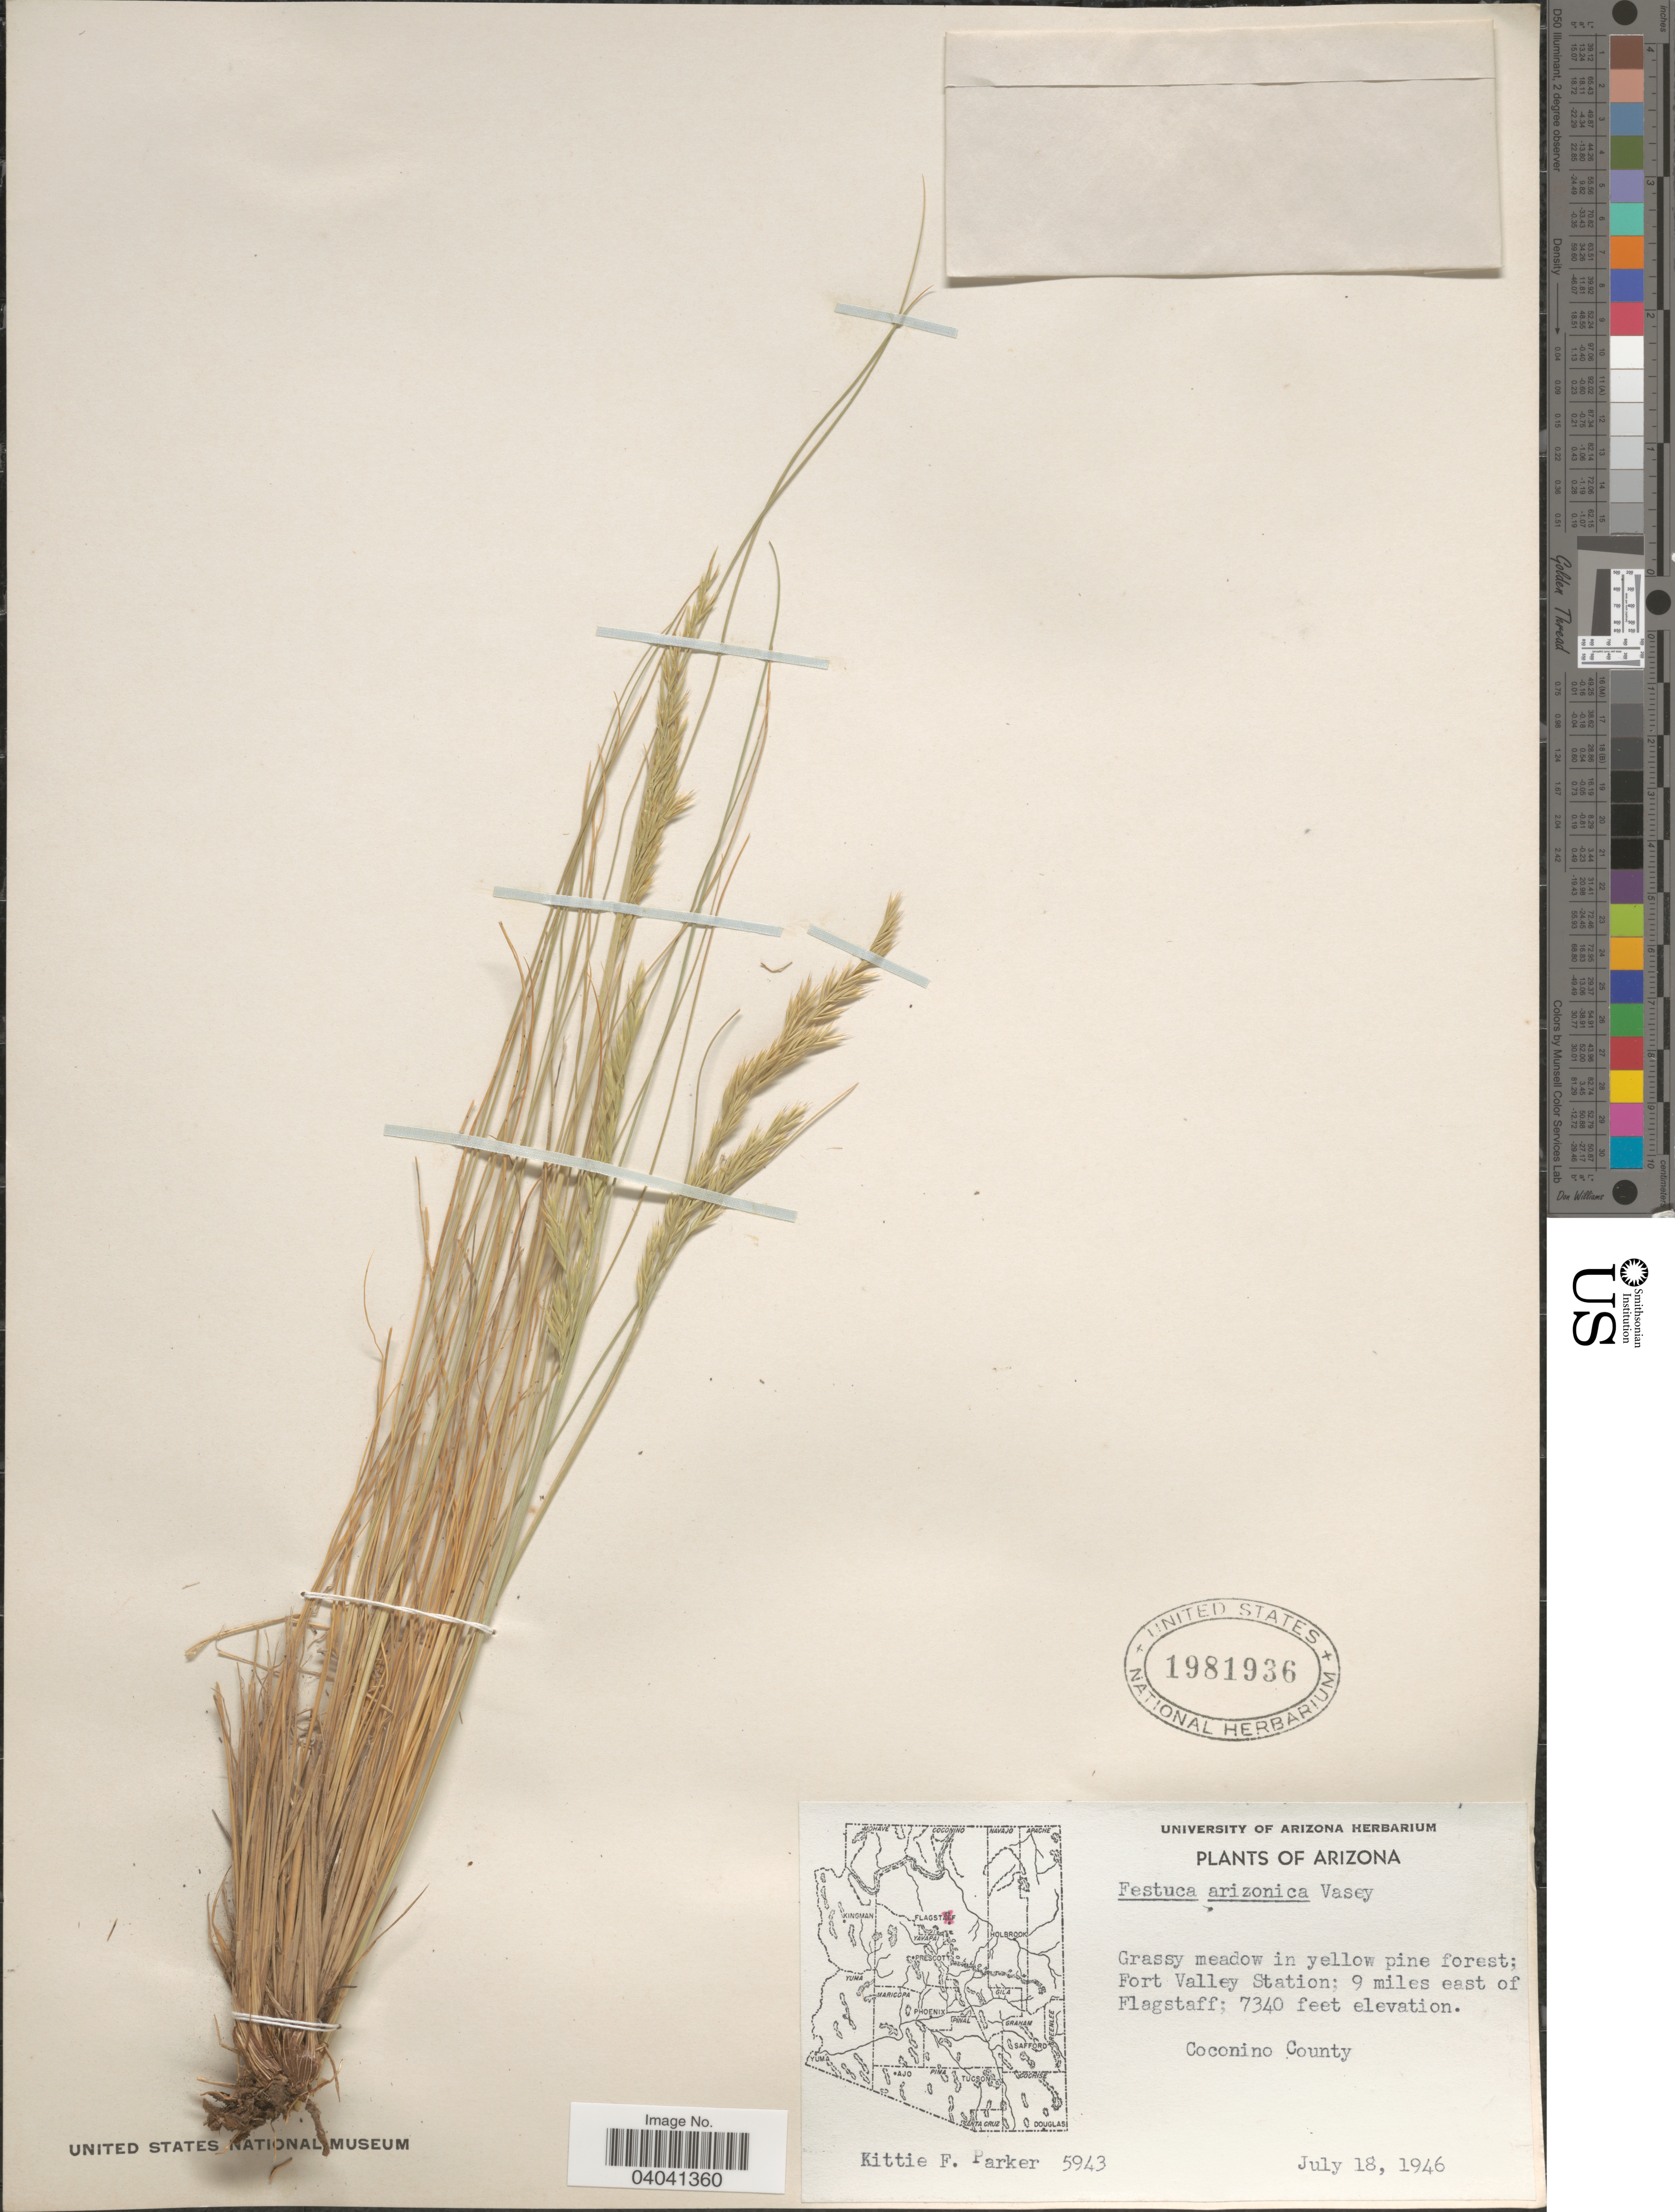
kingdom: Plantae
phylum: Tracheophyta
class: Liliopsida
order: Poales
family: Poaceae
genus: Festuca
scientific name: Festuca arizonica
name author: Vasey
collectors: K. F. Parker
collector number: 5943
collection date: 1946-07-18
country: United States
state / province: Arizona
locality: Fort Valley Station; 9 miles east of Flagstaff, Coconino County.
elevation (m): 2237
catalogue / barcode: US 1981936